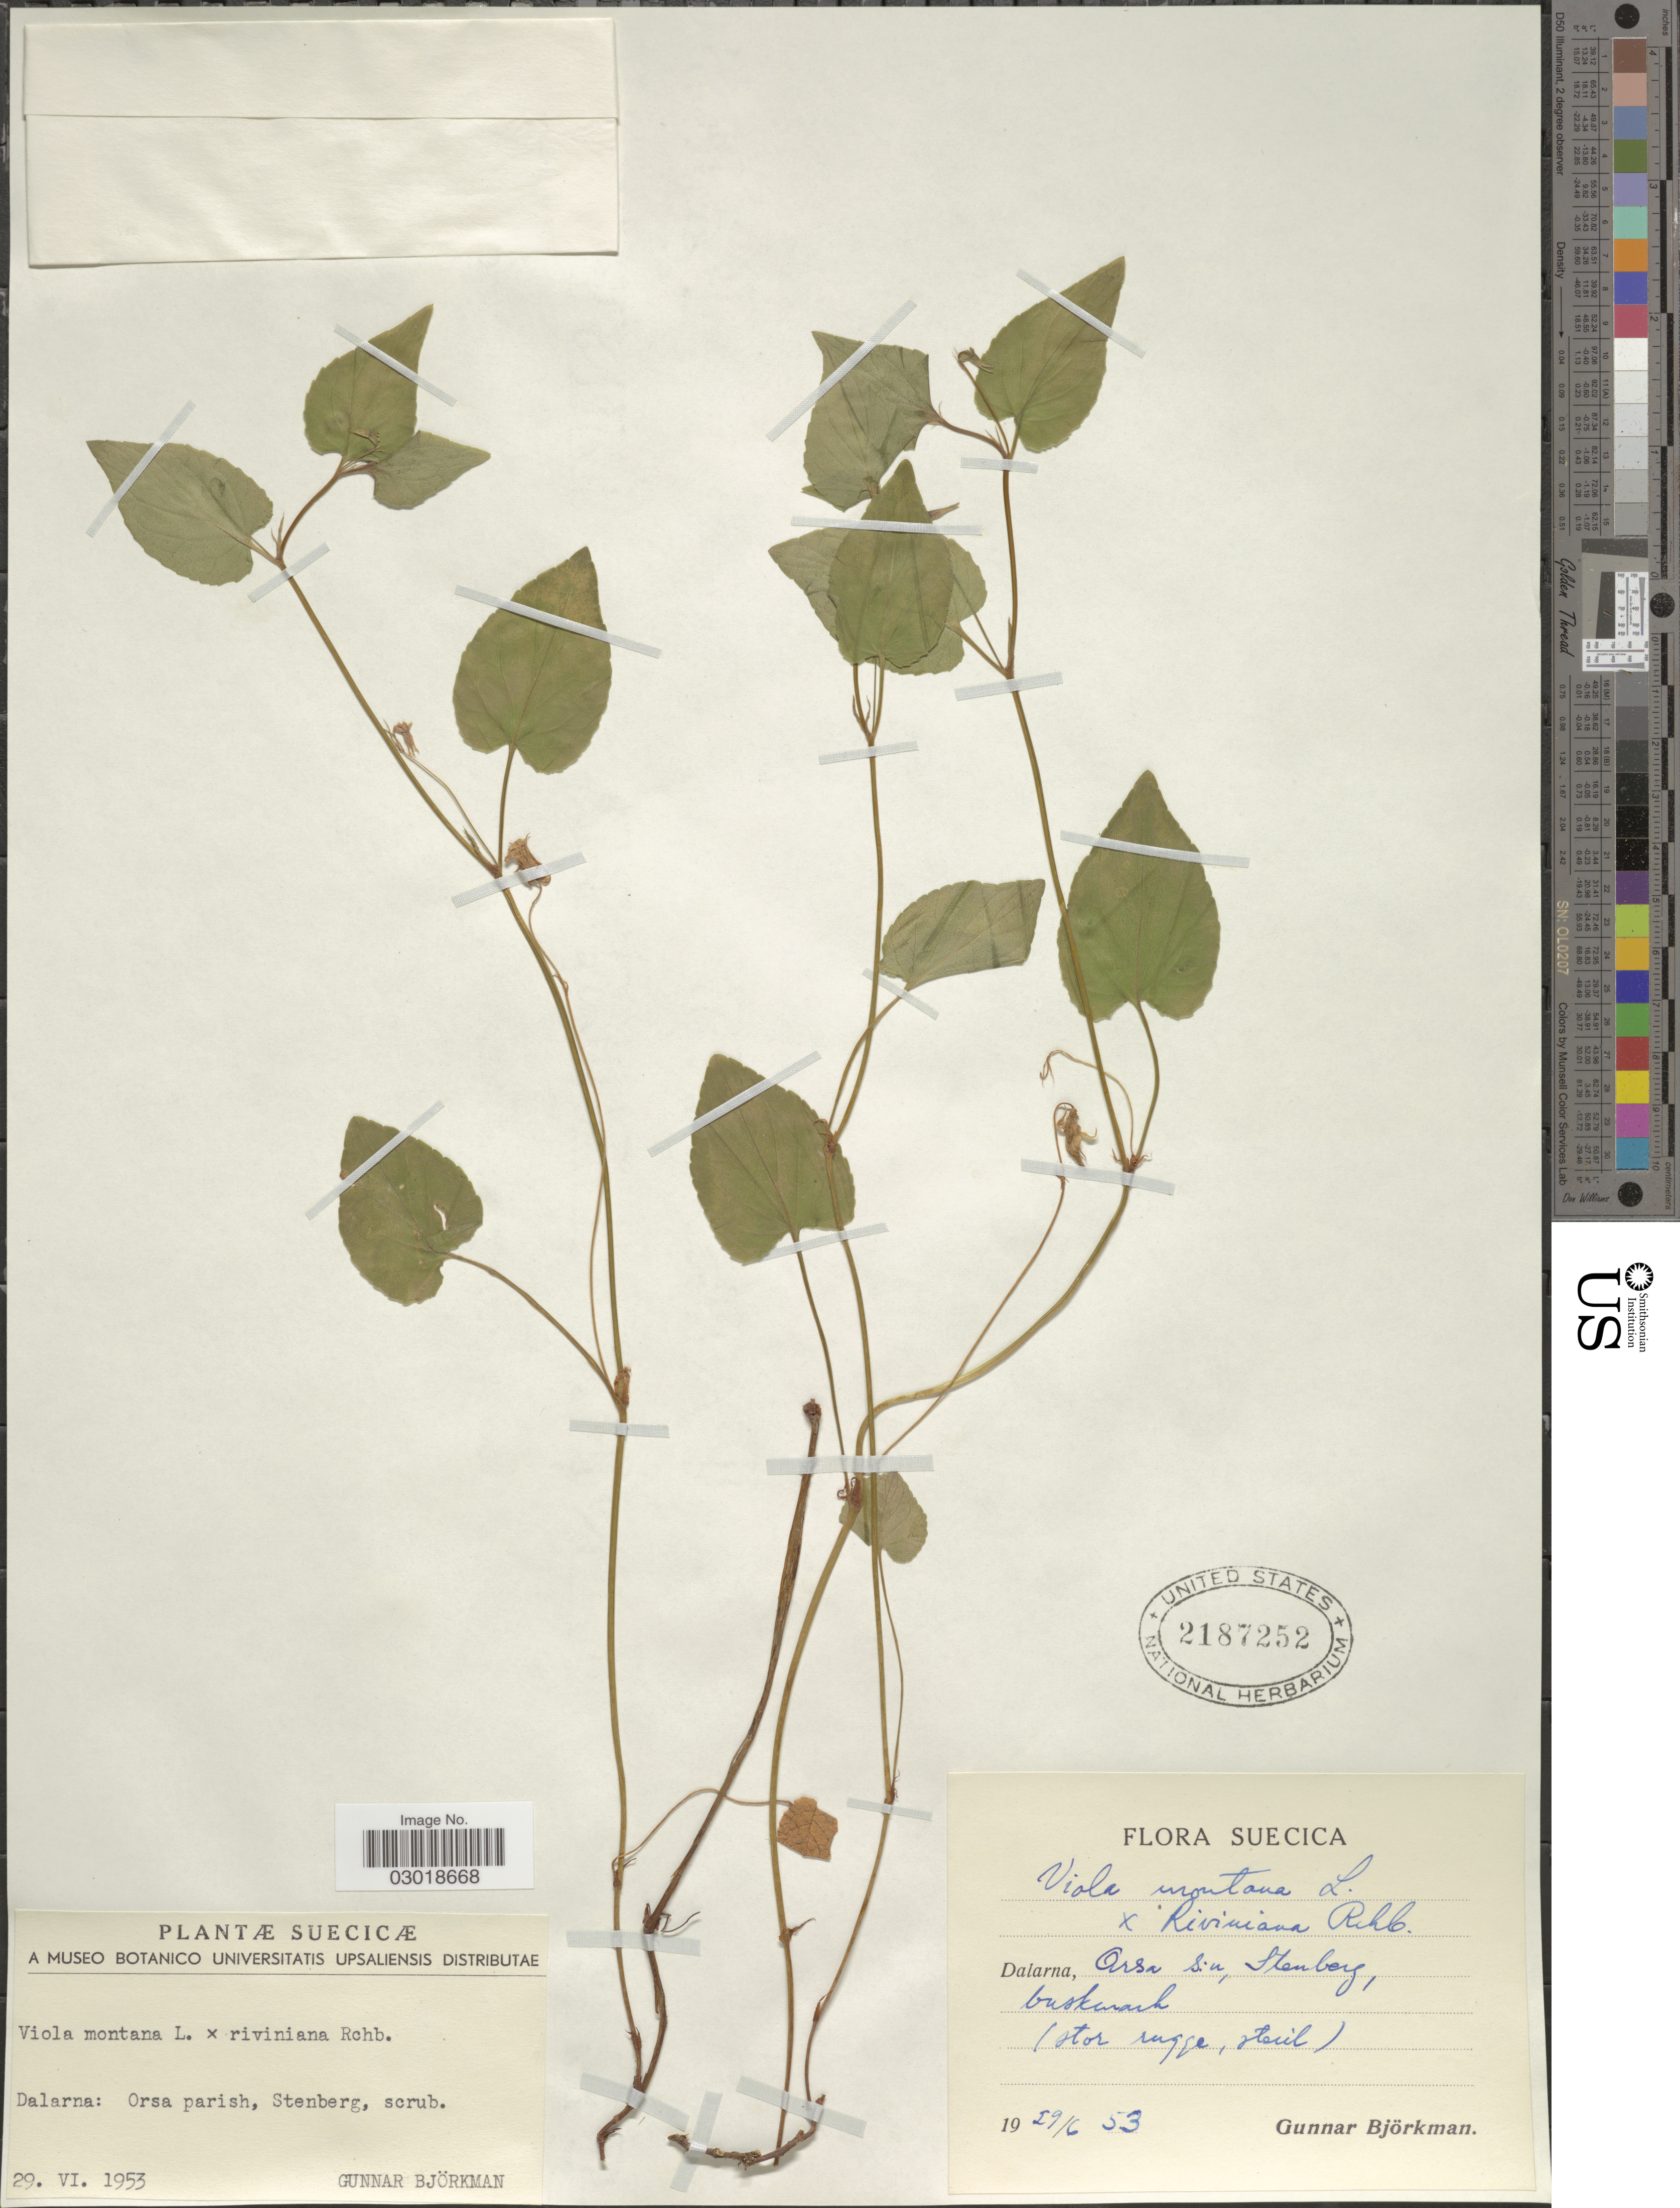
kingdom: Plantae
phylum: Tracheophyta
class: Magnoliopsida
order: Malpighiales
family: Violaceae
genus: Viola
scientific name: Viola montana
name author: L.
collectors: G. Bjorkman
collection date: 1953-06-29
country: Sweden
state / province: Dalarna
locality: Suecicæ. Orsa parish, Stenberg. Orsa s:n, Stenberg.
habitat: bushmark.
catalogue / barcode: US 2187252